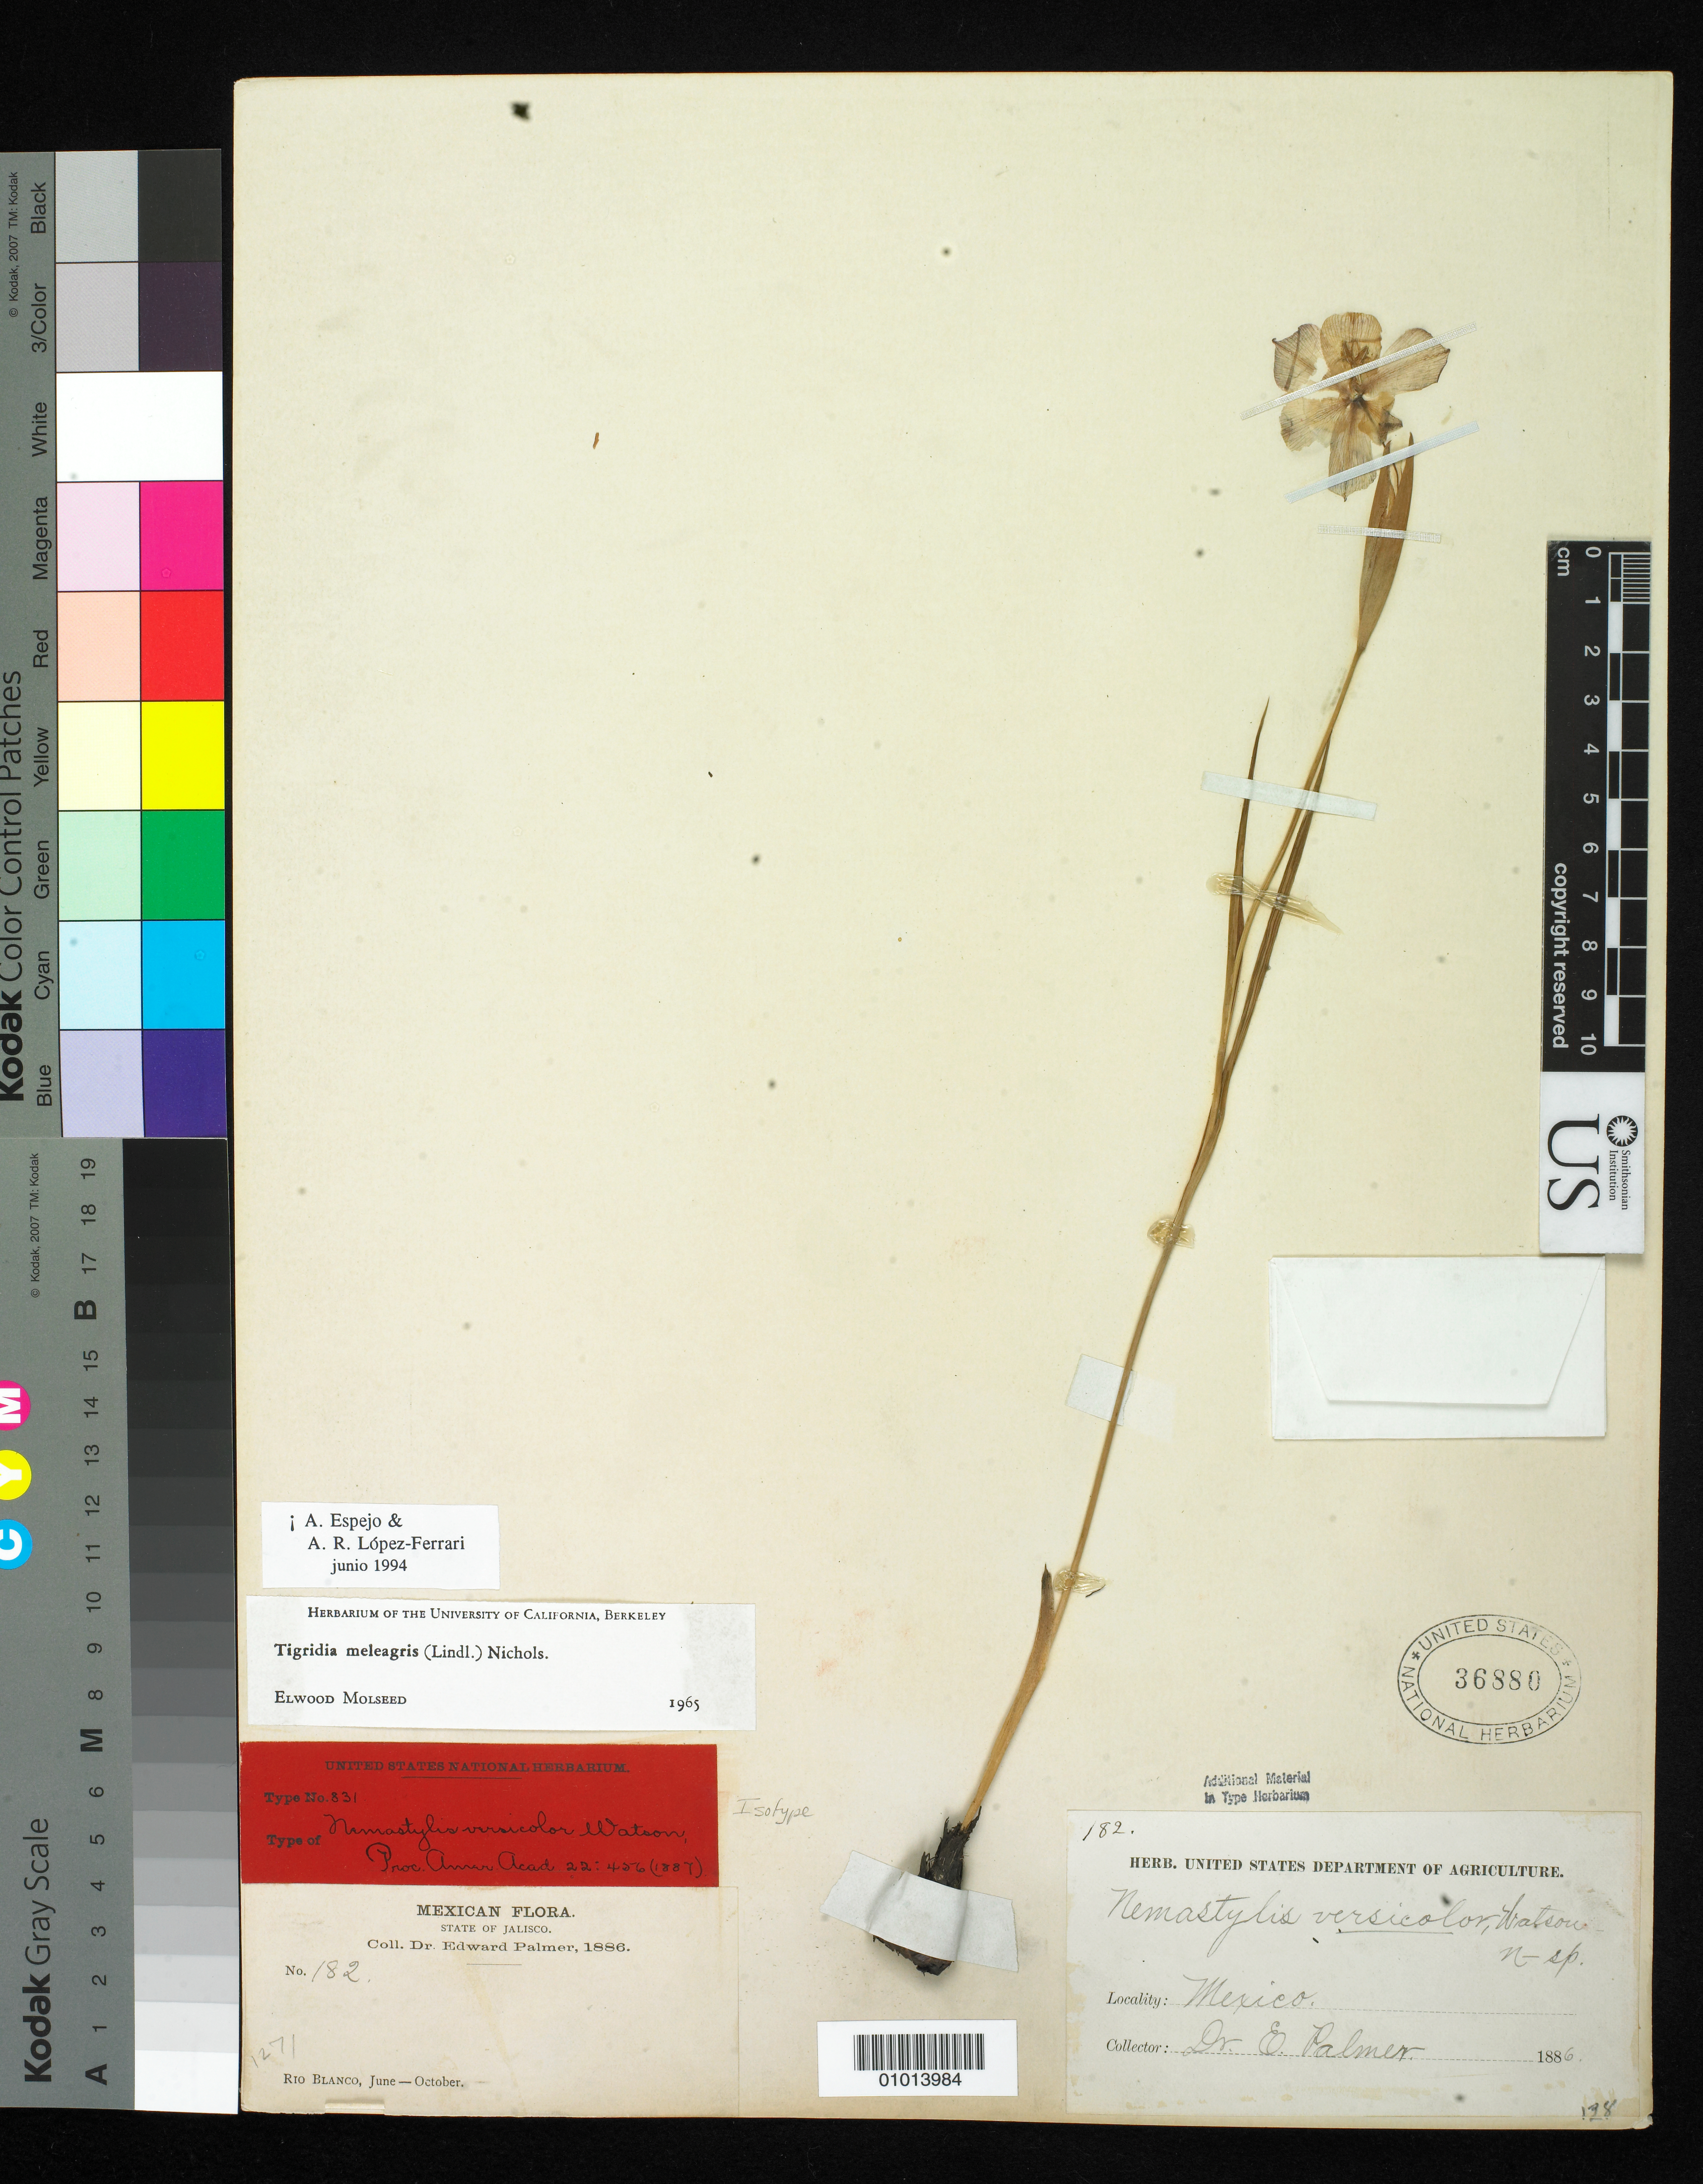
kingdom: Plantae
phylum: Tracheophyta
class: Liliopsida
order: Asparagales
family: Iridaceae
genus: Nemastylis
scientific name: Nemastylis versicolor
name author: S. Watson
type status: Isotype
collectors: E. Palmer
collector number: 182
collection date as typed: Jun 1886 to -- Oct 1886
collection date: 1886-06/1886-10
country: Mexico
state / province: Jalisco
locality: Río Blanco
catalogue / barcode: US 36880